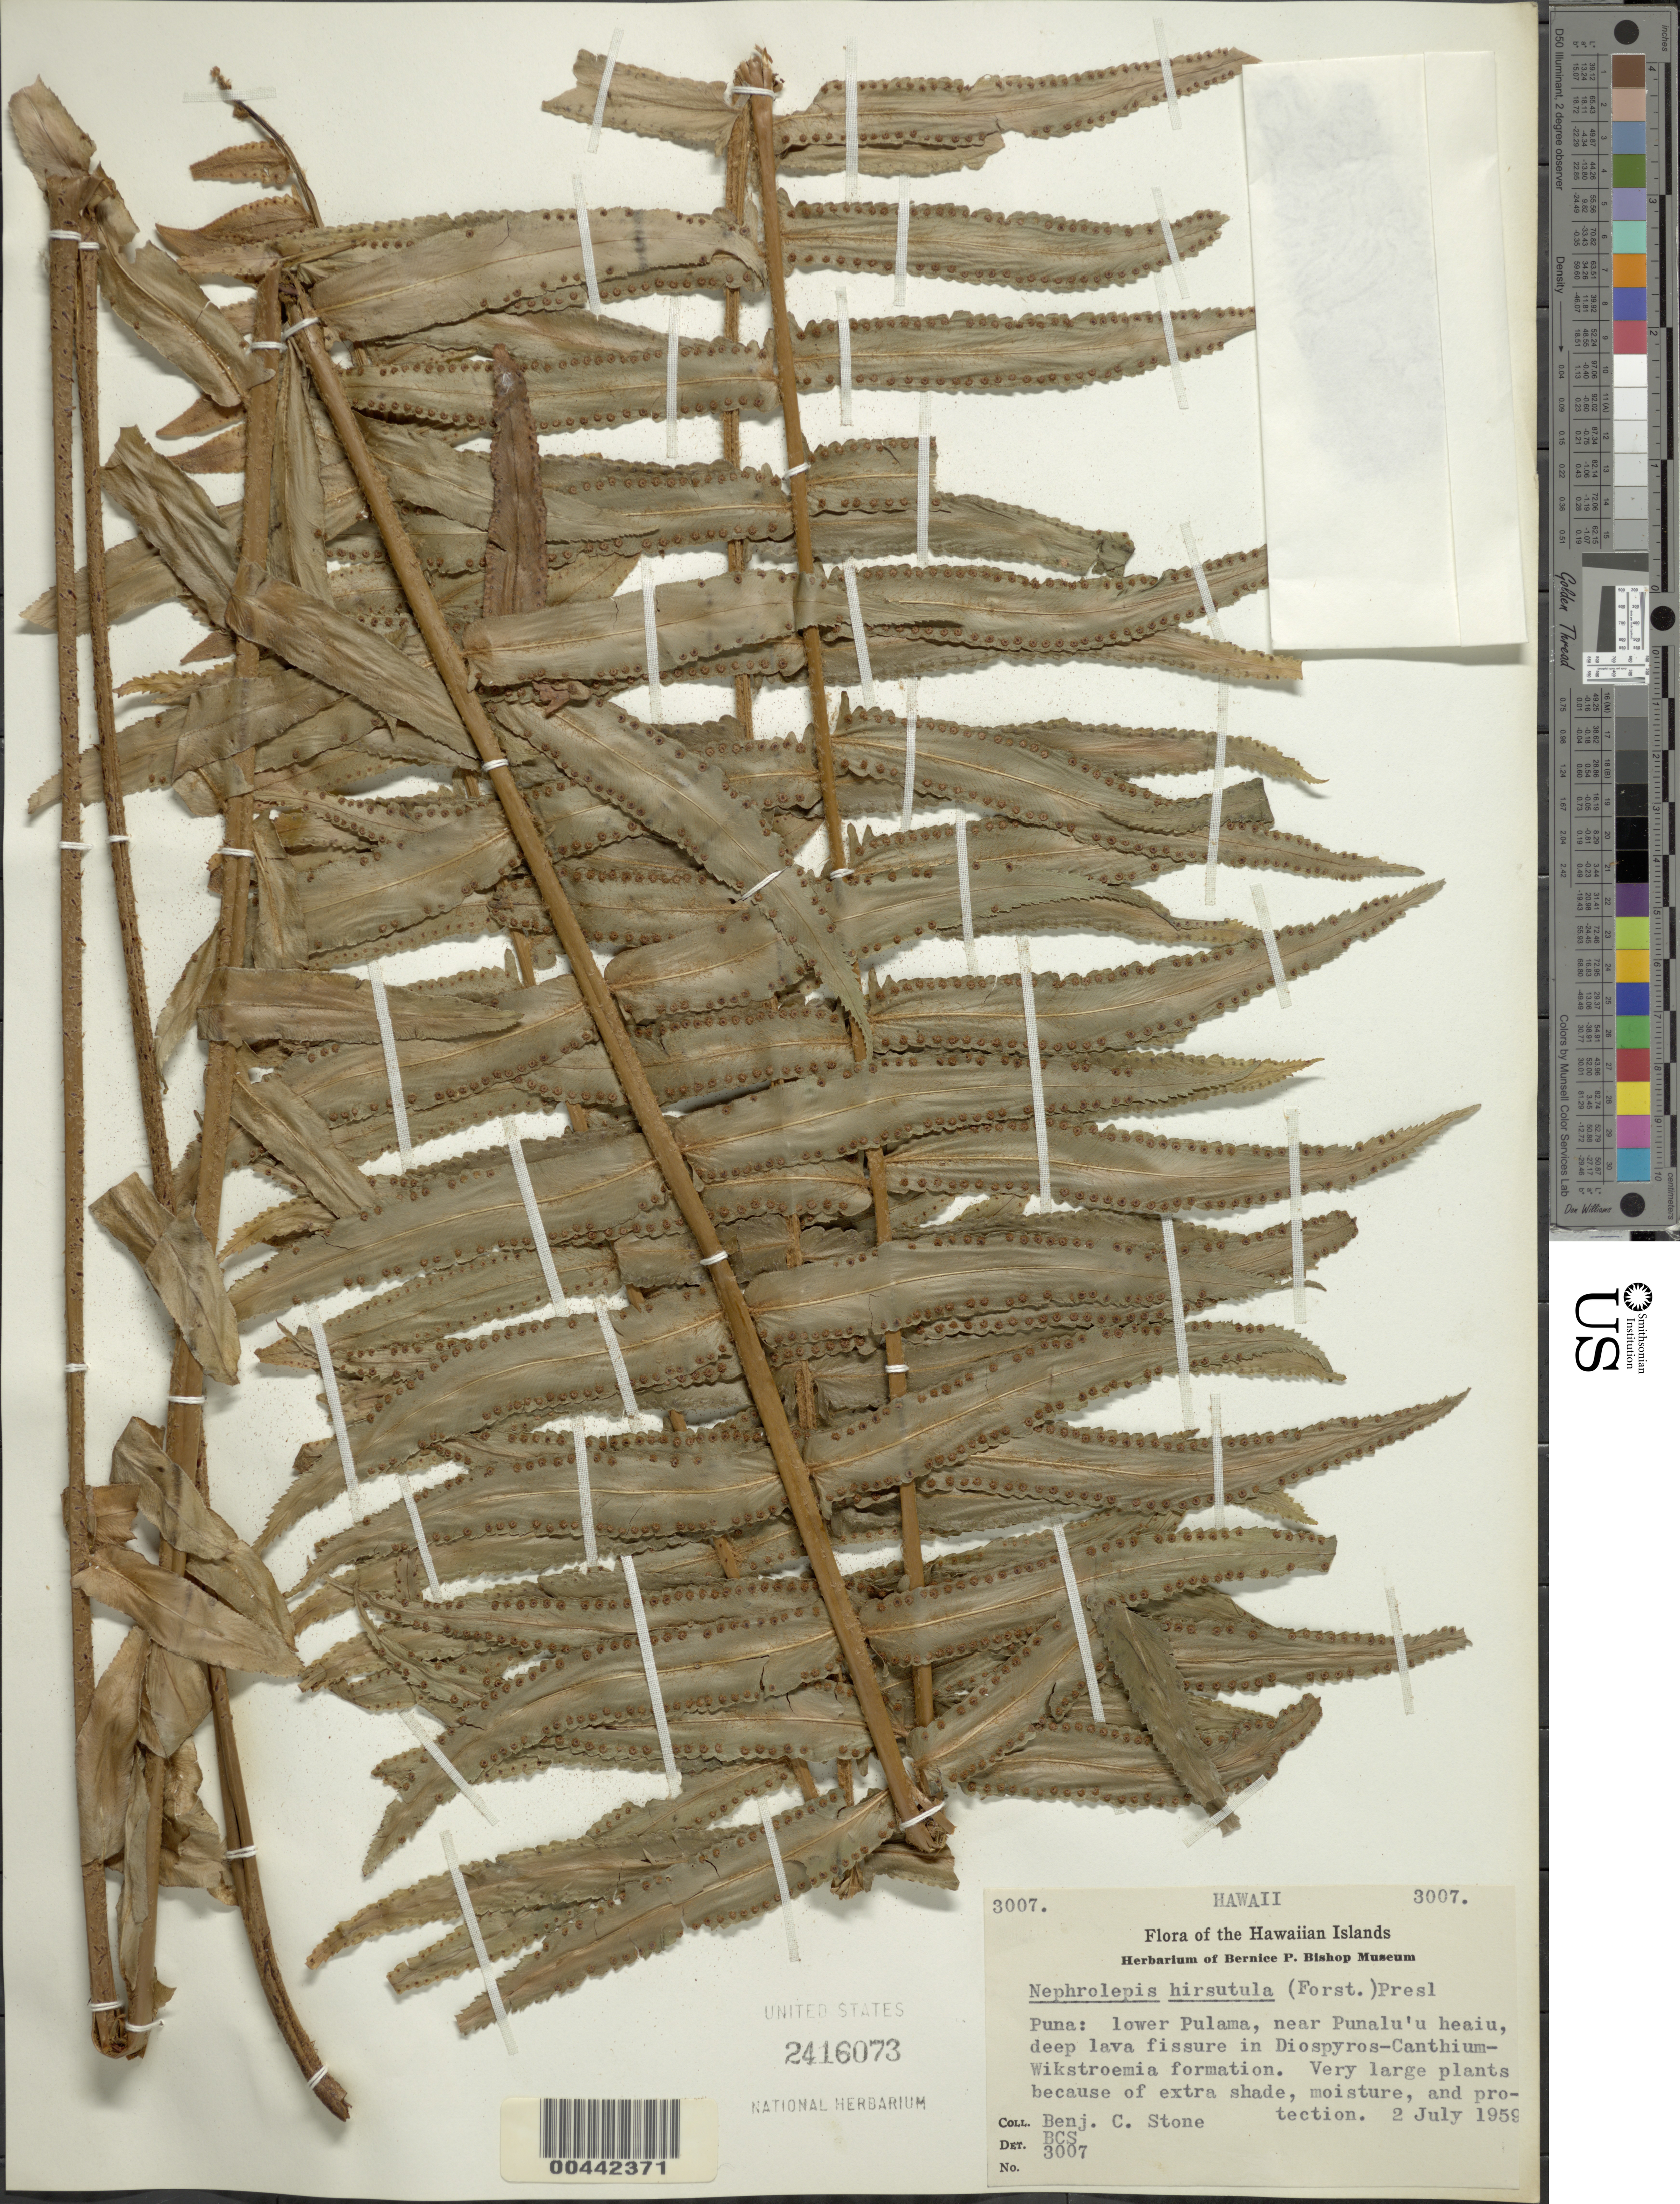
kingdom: Plantae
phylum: Tracheophyta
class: Polypodiopsida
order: Polypodiales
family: Nephrolepidaceae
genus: Nephrolepis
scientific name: Nephrolepis multiflora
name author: (Roxb.) F.M. Jarrett ex C.V. Morton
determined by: Stone, Benjamin C.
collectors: B. C. Stone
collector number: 3007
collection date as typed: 2 Jul 1959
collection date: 1959-07-02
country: United States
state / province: Hawaii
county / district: Hawaii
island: Hawaii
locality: Puna: lower Pulama, near Punalu'u heaiu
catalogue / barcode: US 2416073